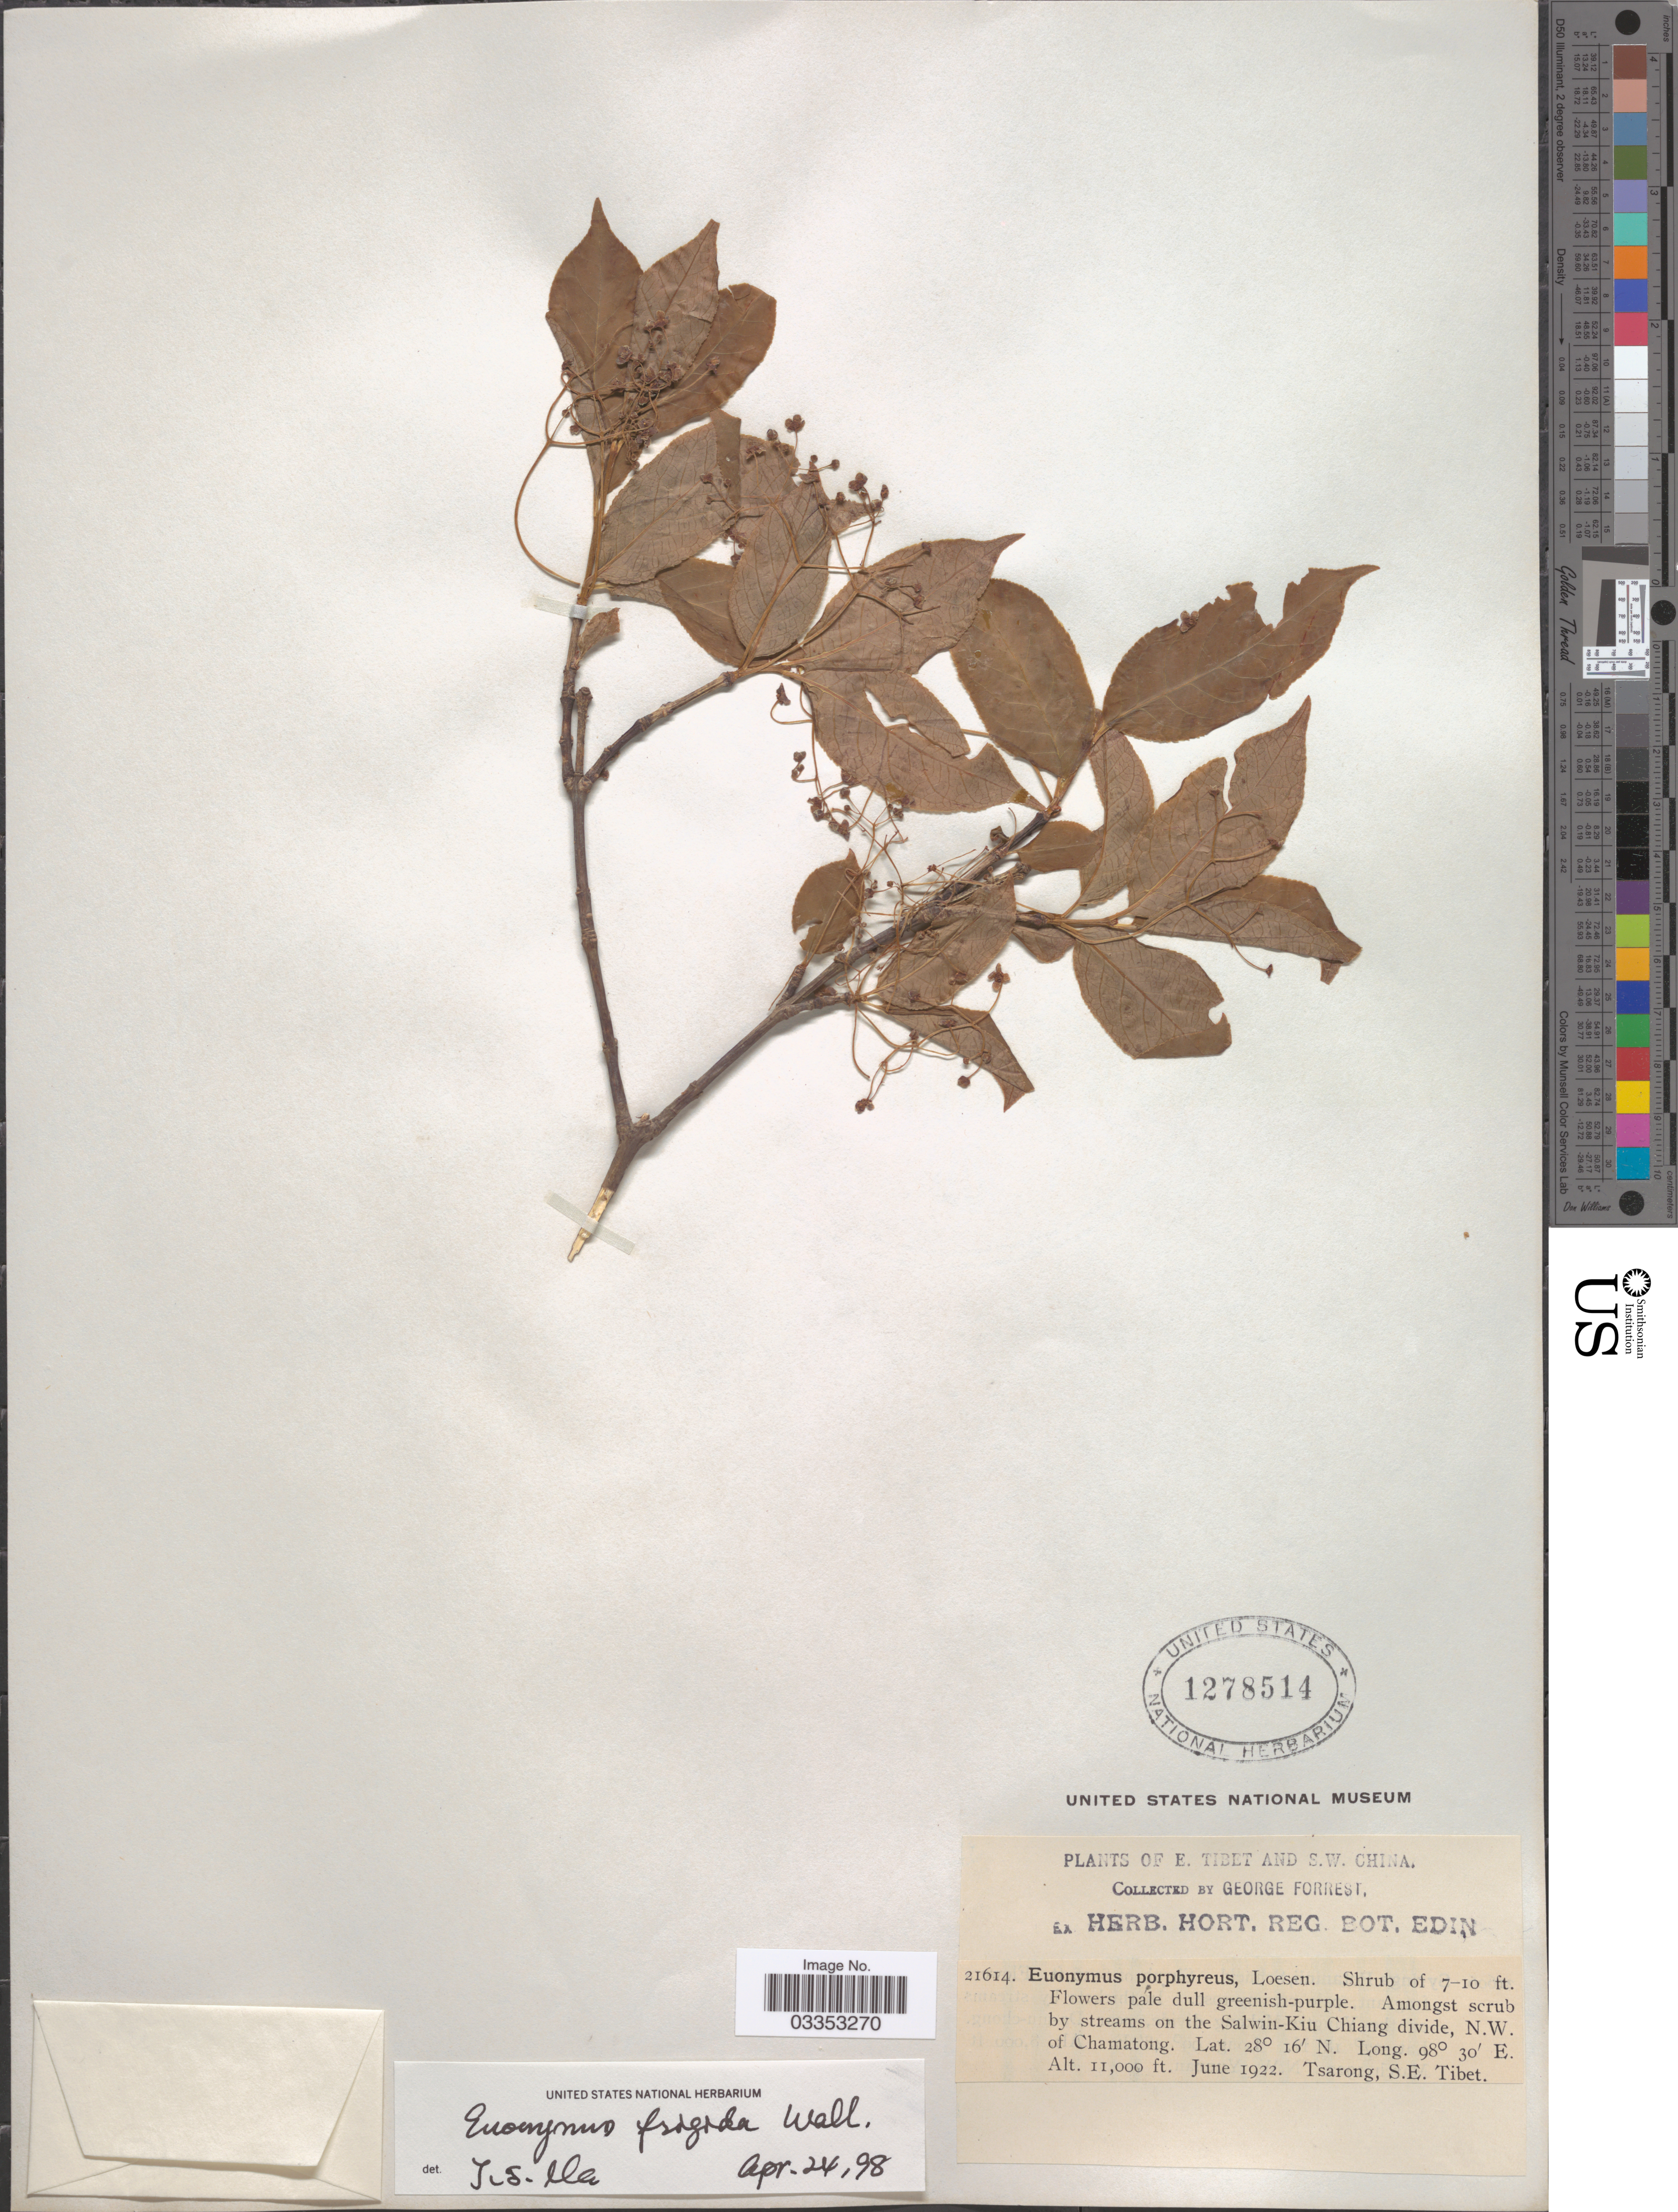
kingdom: Plantae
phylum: Tracheophyta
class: Magnoliopsida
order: Celastrales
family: Celastraceae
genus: Euonymus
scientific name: Euonymus frigidus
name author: Wall.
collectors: G. Forrest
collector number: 21614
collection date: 1922-06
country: China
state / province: Xizang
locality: E. Tibet and S.W. China. Amongst scrub by streams on the Salwin-Kiu Chiang divide, N.W. of Chamatong. Tsarong, S.E. Tibet.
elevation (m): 3353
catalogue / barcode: US 1278514